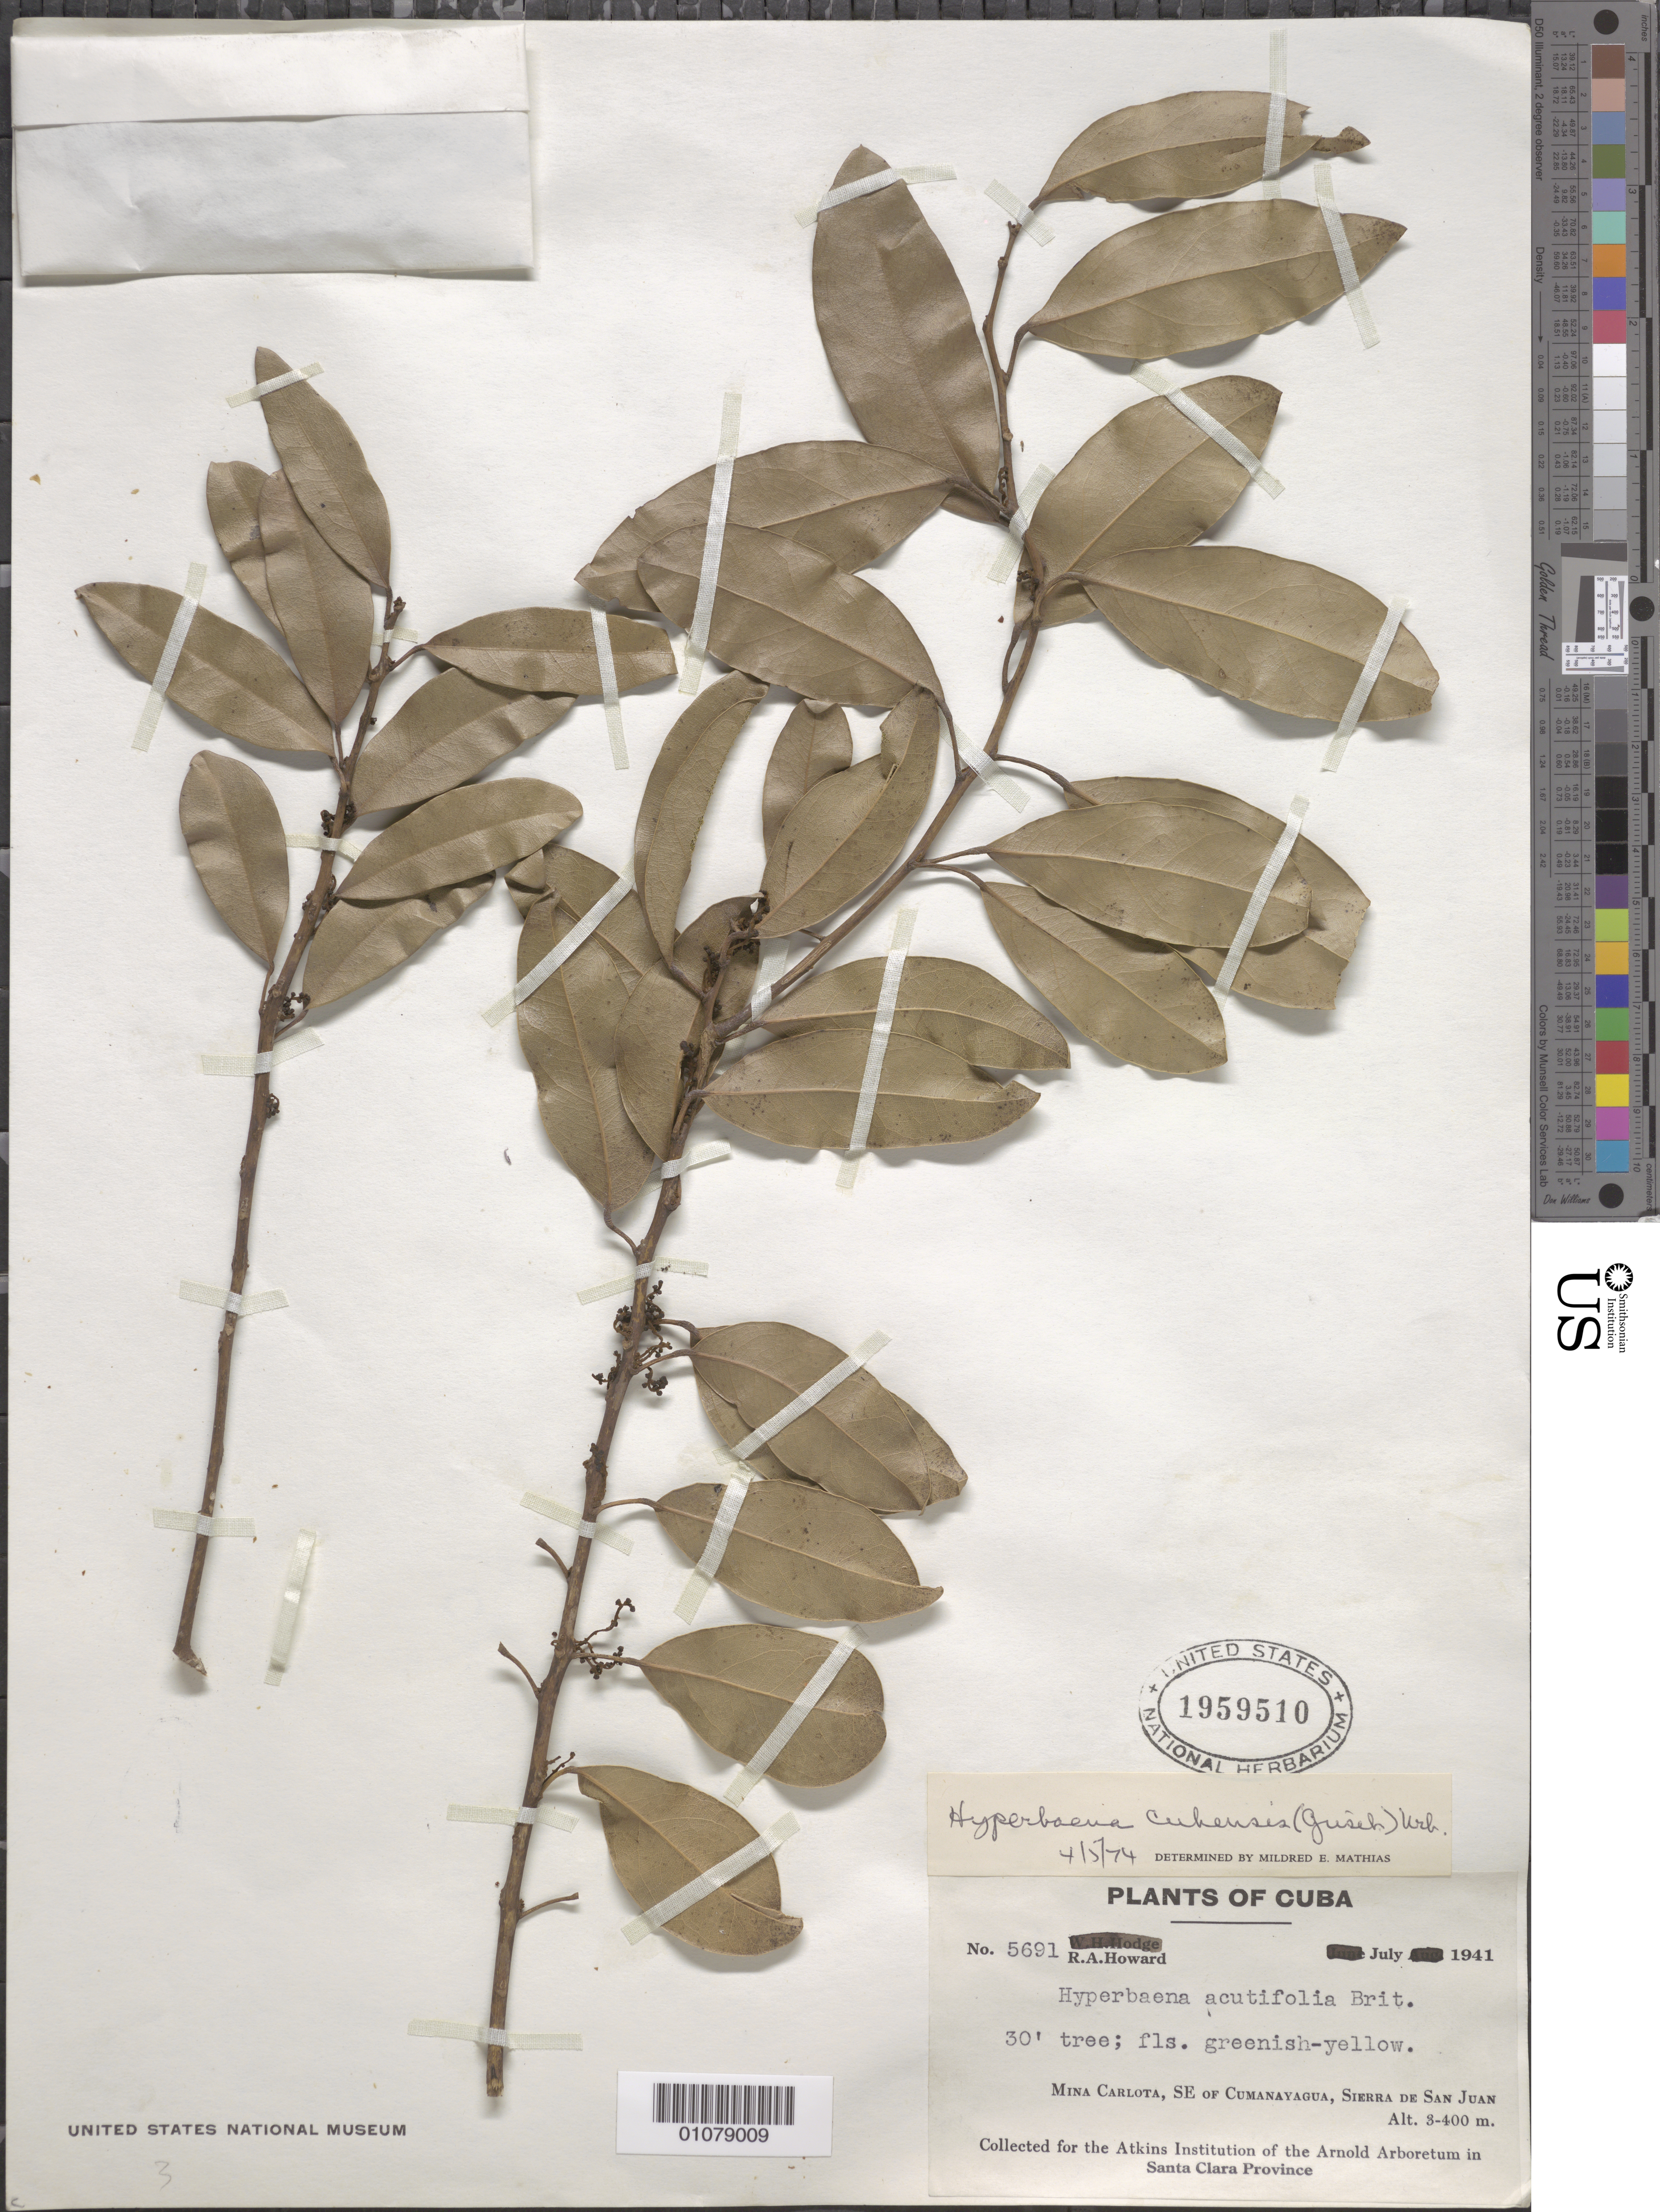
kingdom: Plantae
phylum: Tracheophyta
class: Magnoliopsida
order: Ranunculales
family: Menispermaceae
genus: Hyperbaena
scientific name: Hyperbaena cubensis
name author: (Griseb.) Urb.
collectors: R. A. Howard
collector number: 5691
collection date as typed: Jul 1941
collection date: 1941-07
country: Cuba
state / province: Cienfuegos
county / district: Cumanayagua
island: Cuba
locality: Mina Carlota, SE of Cumanayagua, Sierra de San Juan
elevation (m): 300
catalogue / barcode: US 1959510